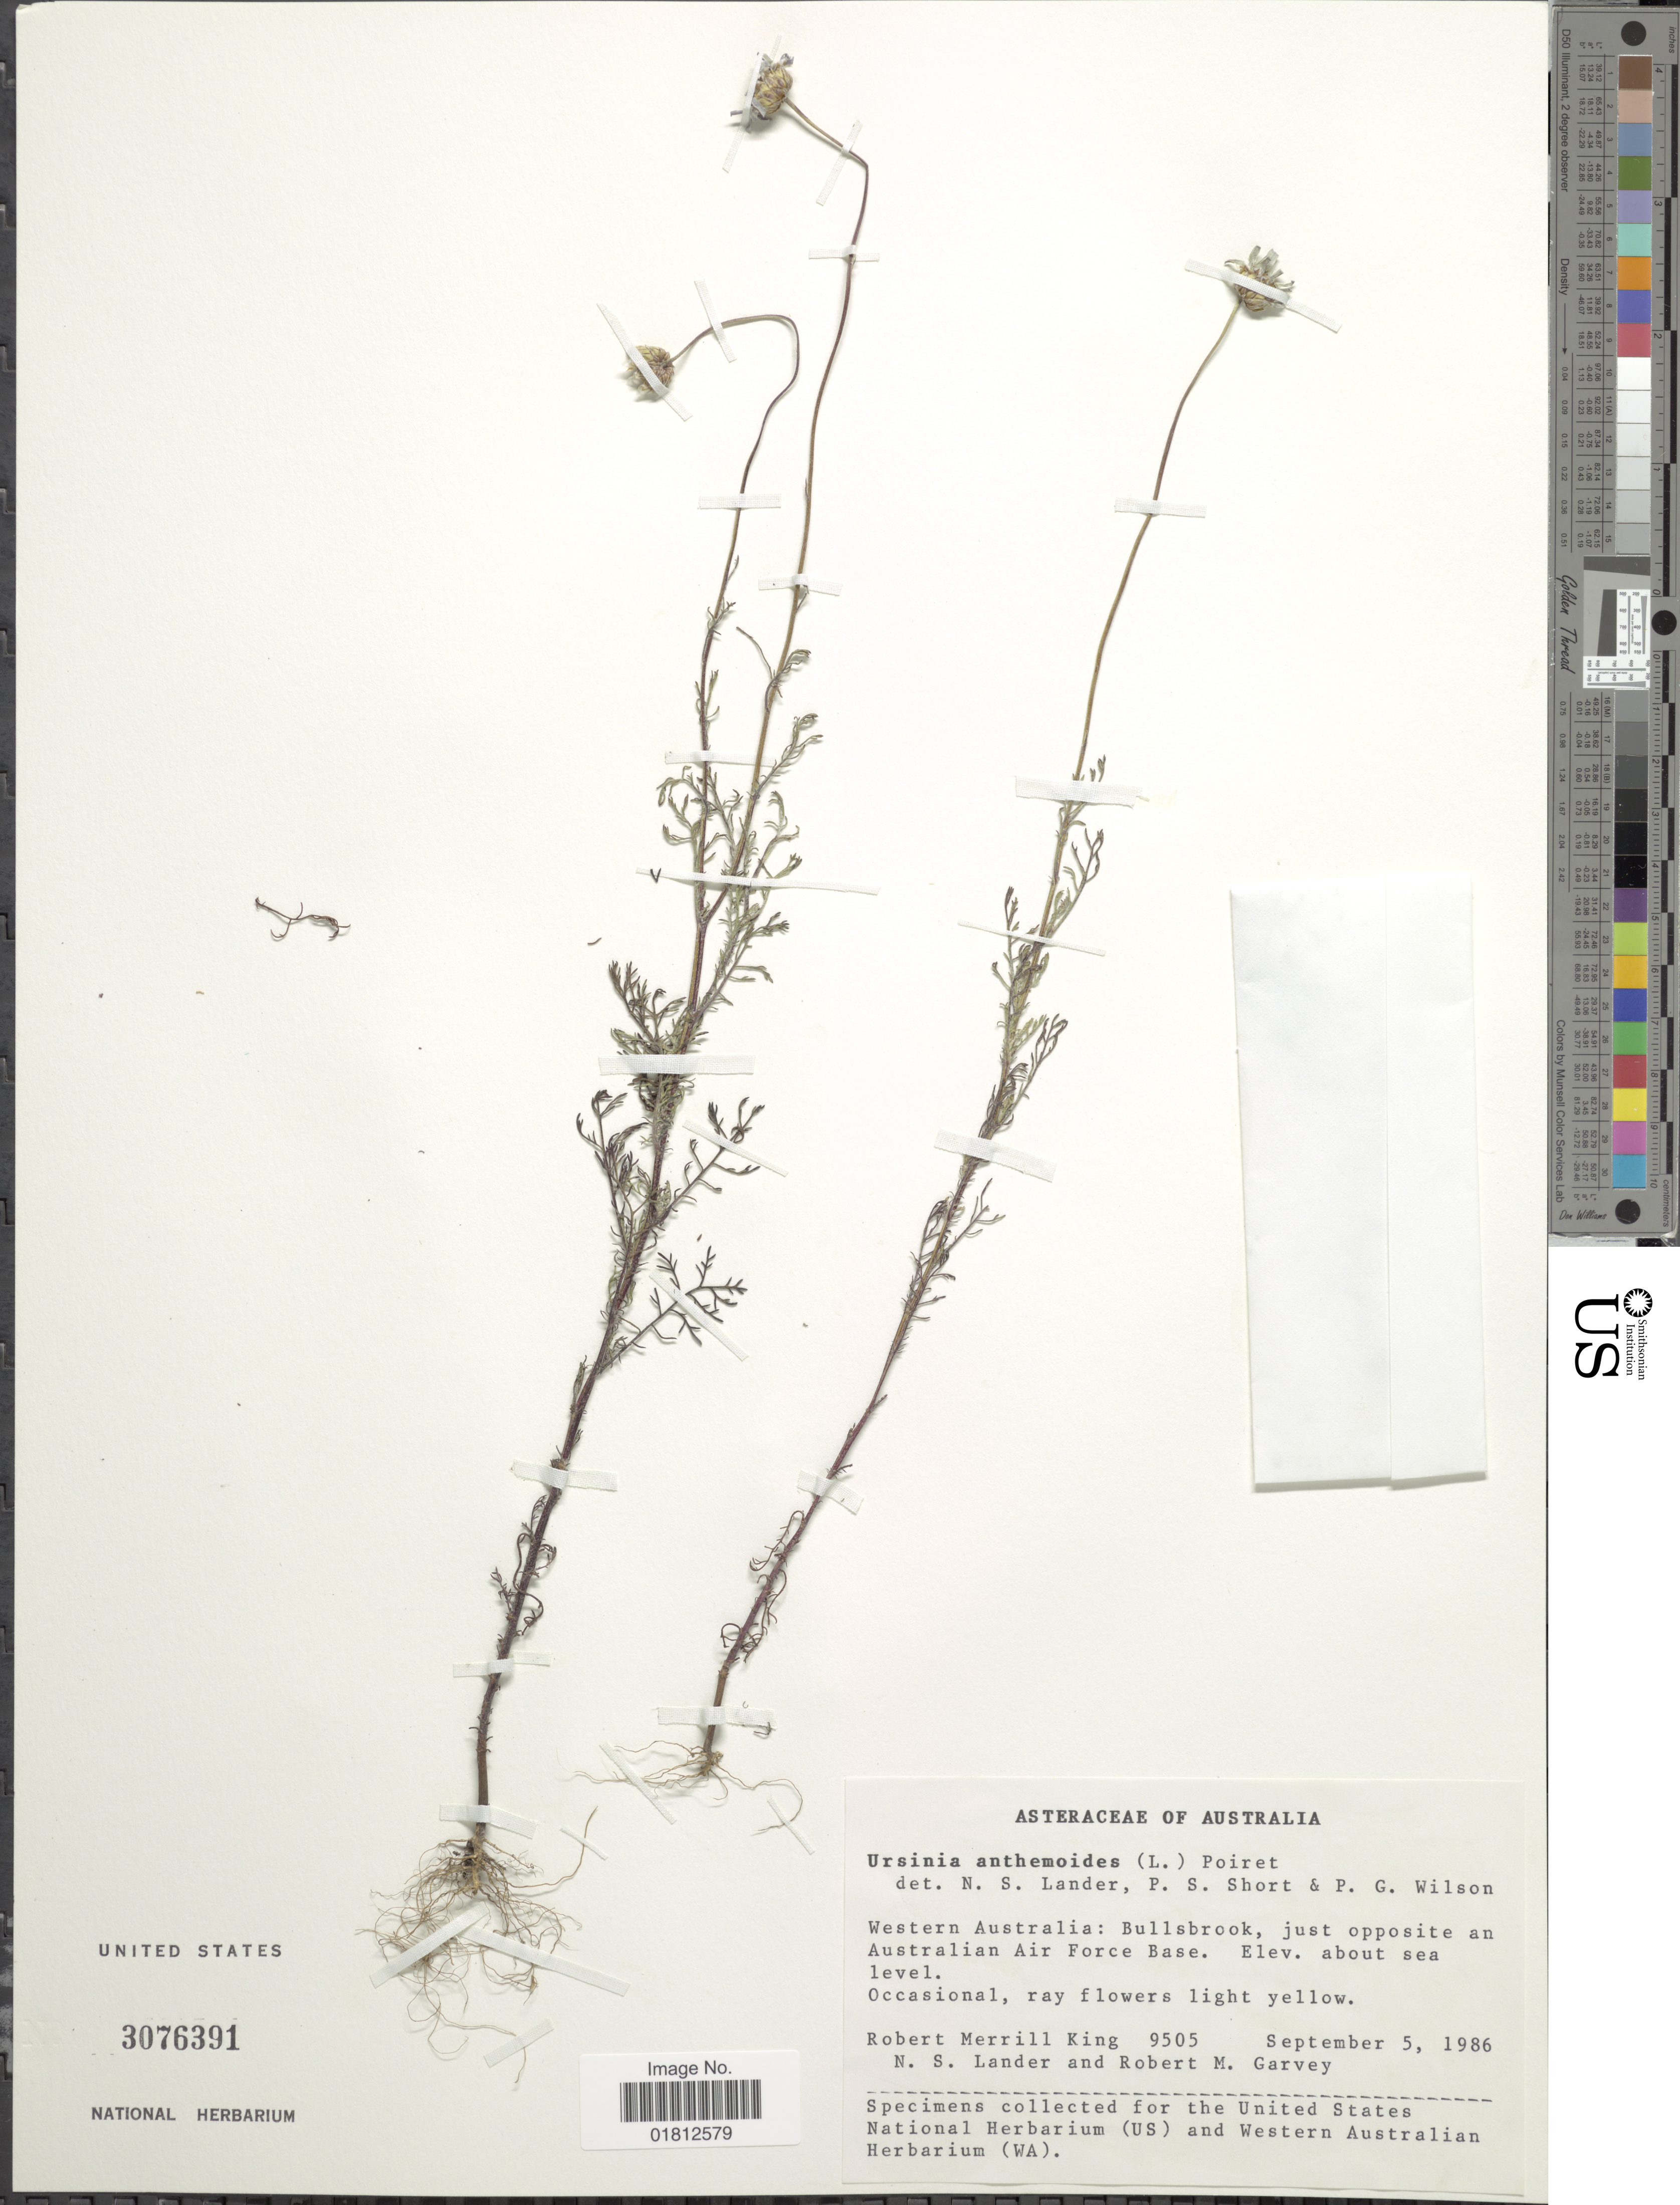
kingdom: Plantae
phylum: Tracheophyta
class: Magnoliopsida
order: Asterales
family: Asteraceae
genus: Ursinia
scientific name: Ursinia anthemoides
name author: (L.) Poir.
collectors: R. M. King, N. Lander & R. Garvey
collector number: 9505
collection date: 1986-09-05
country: Australia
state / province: Western Australia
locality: Bullsbrook, just opposite an Australian Air Force Base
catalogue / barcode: US 3076391